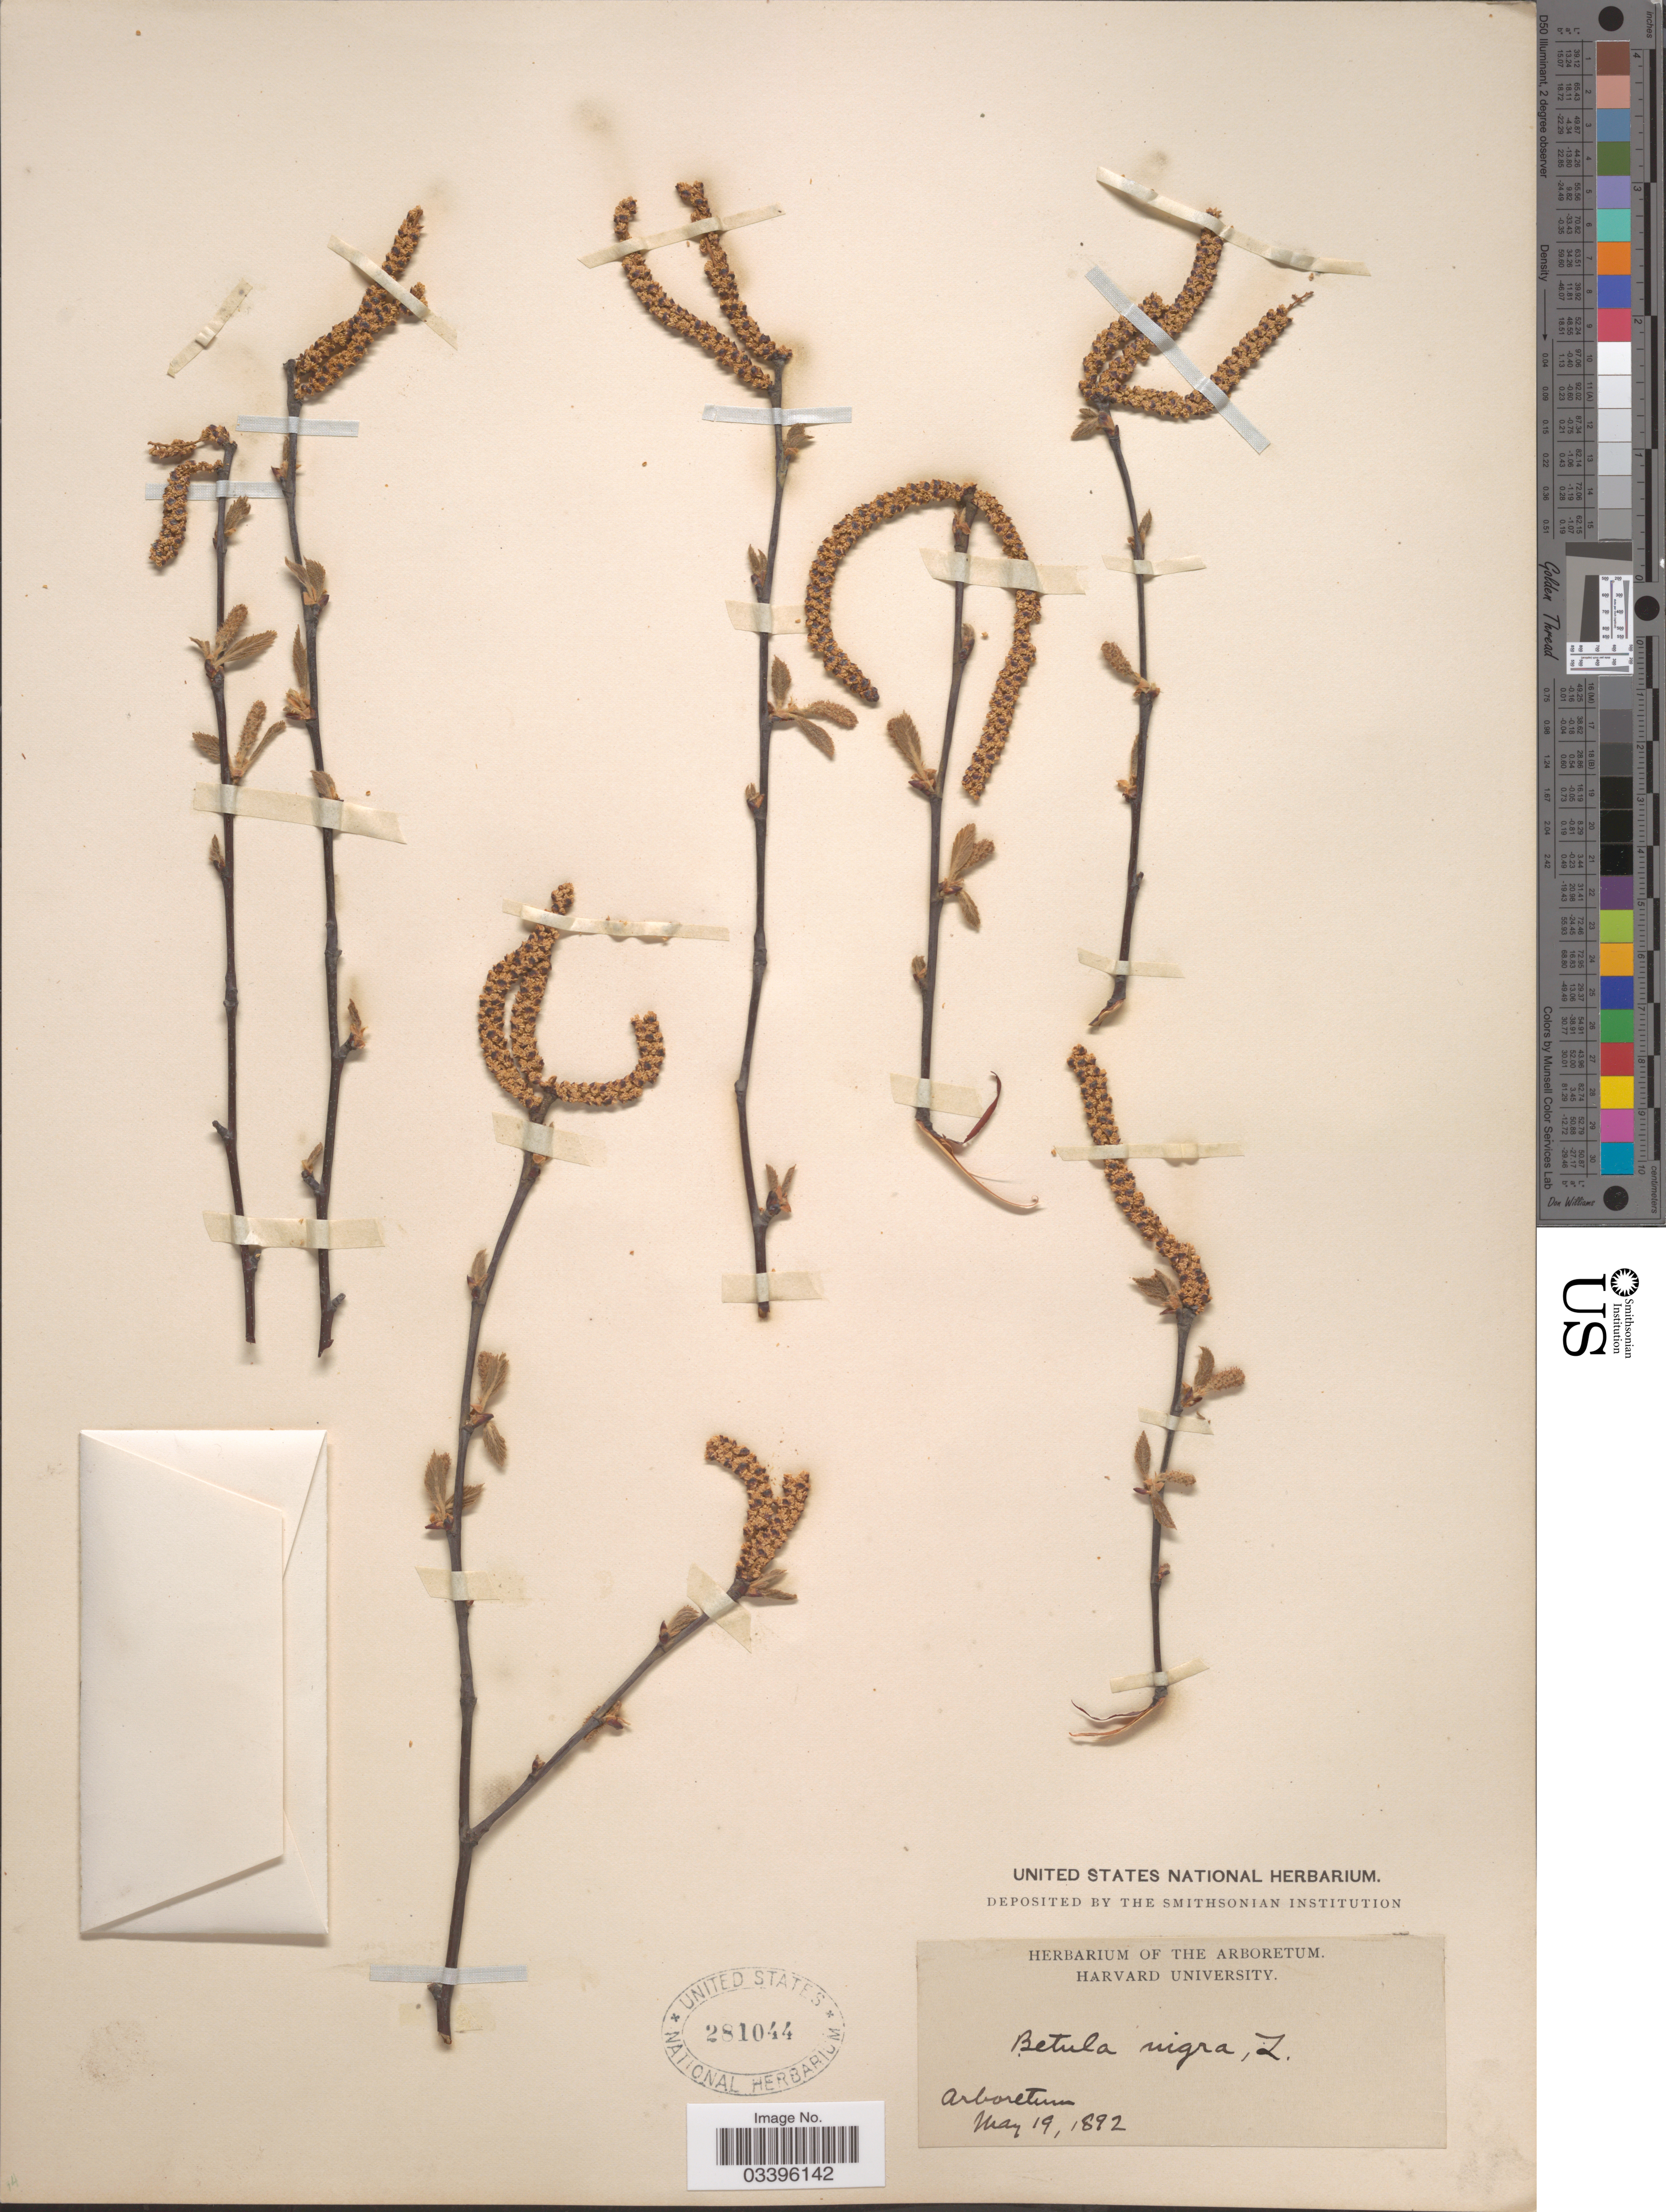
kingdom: Plantae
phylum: Tracheophyta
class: Magnoliopsida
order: Fagales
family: Betulaceae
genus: Betula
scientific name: Betula nigra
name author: L.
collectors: Ex herb. of the Arboretum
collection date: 1892-05-19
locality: Arboretum.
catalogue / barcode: US 281044